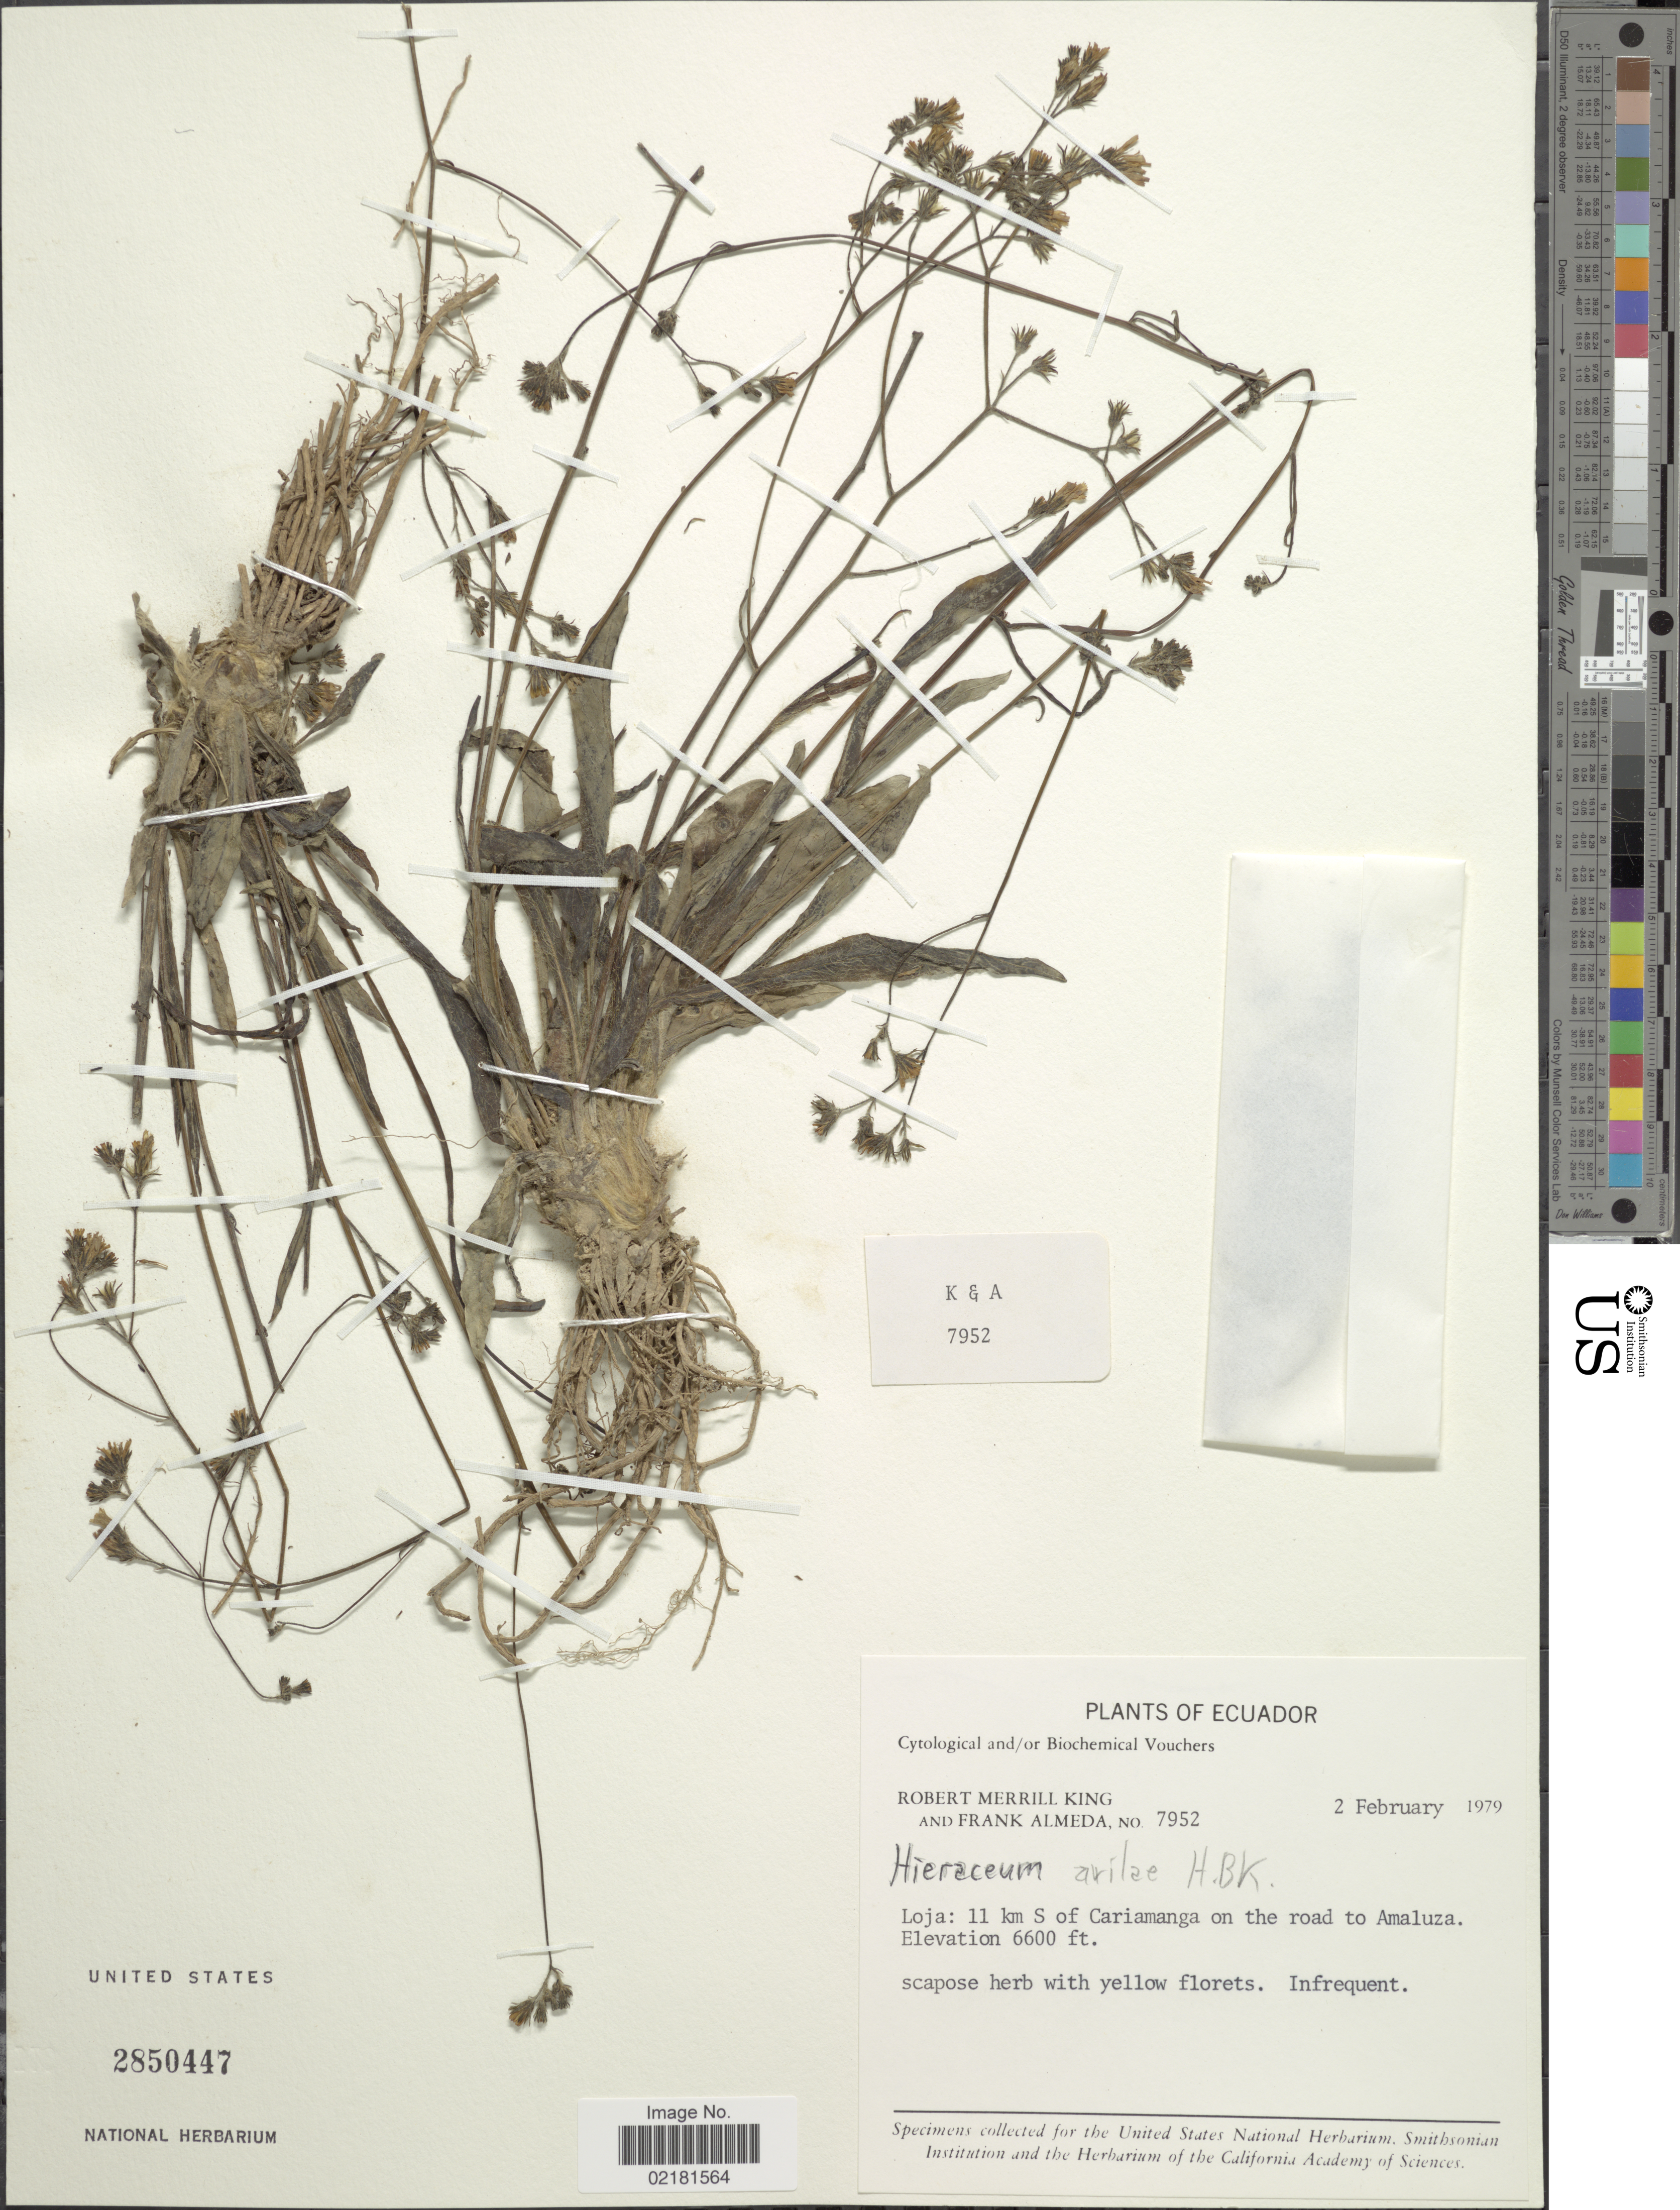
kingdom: Plantae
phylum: Tracheophyta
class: Magnoliopsida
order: Asterales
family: Asteraceae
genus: Hieracium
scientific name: Hieracium avilae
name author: Kunth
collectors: R. M. King & F. Almeda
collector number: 7952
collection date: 1979-02-02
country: Ecuador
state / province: Loja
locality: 11 km S of Cariamanga on the road to Amaluza.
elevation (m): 2012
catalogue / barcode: US 2850447